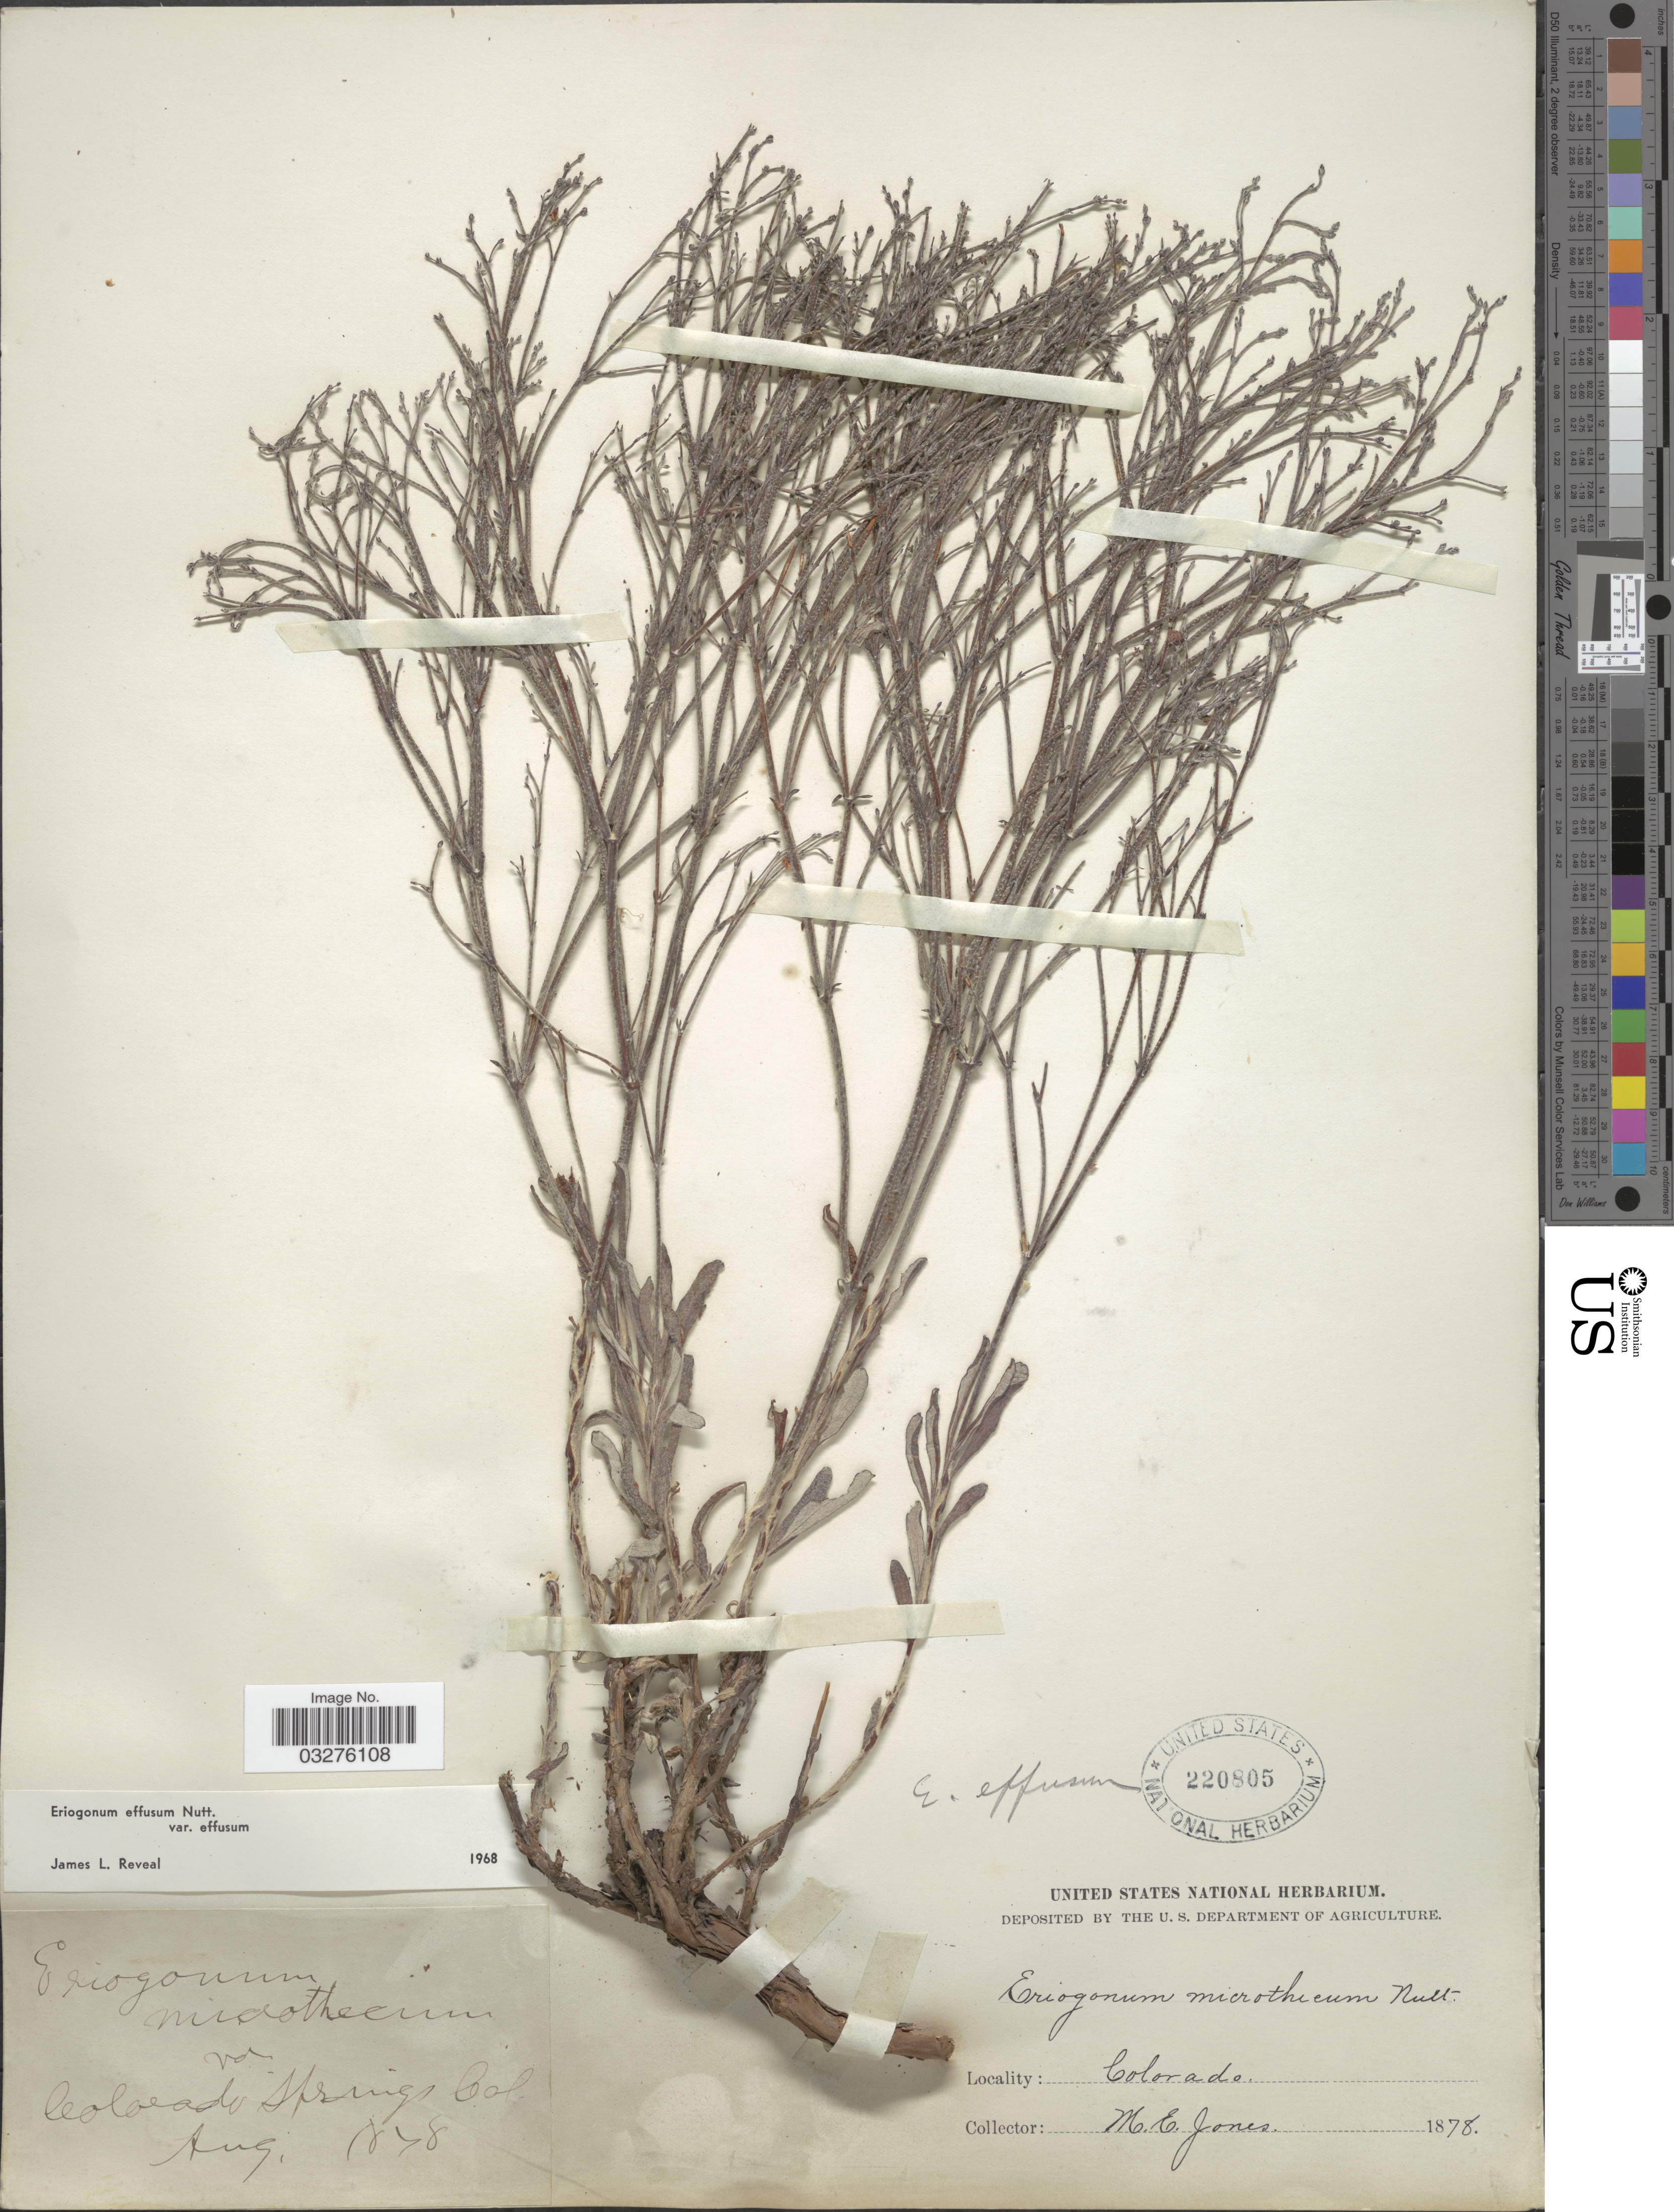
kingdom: Plantae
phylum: Tracheophyta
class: Magnoliopsida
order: Caryophyllales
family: Polygonaceae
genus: Eriogonum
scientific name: Eriogonum effusum var. effusum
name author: Nutt.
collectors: M. E. Jones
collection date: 1848-08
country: United States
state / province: Colorado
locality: Colorado Springs.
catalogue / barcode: US 220805